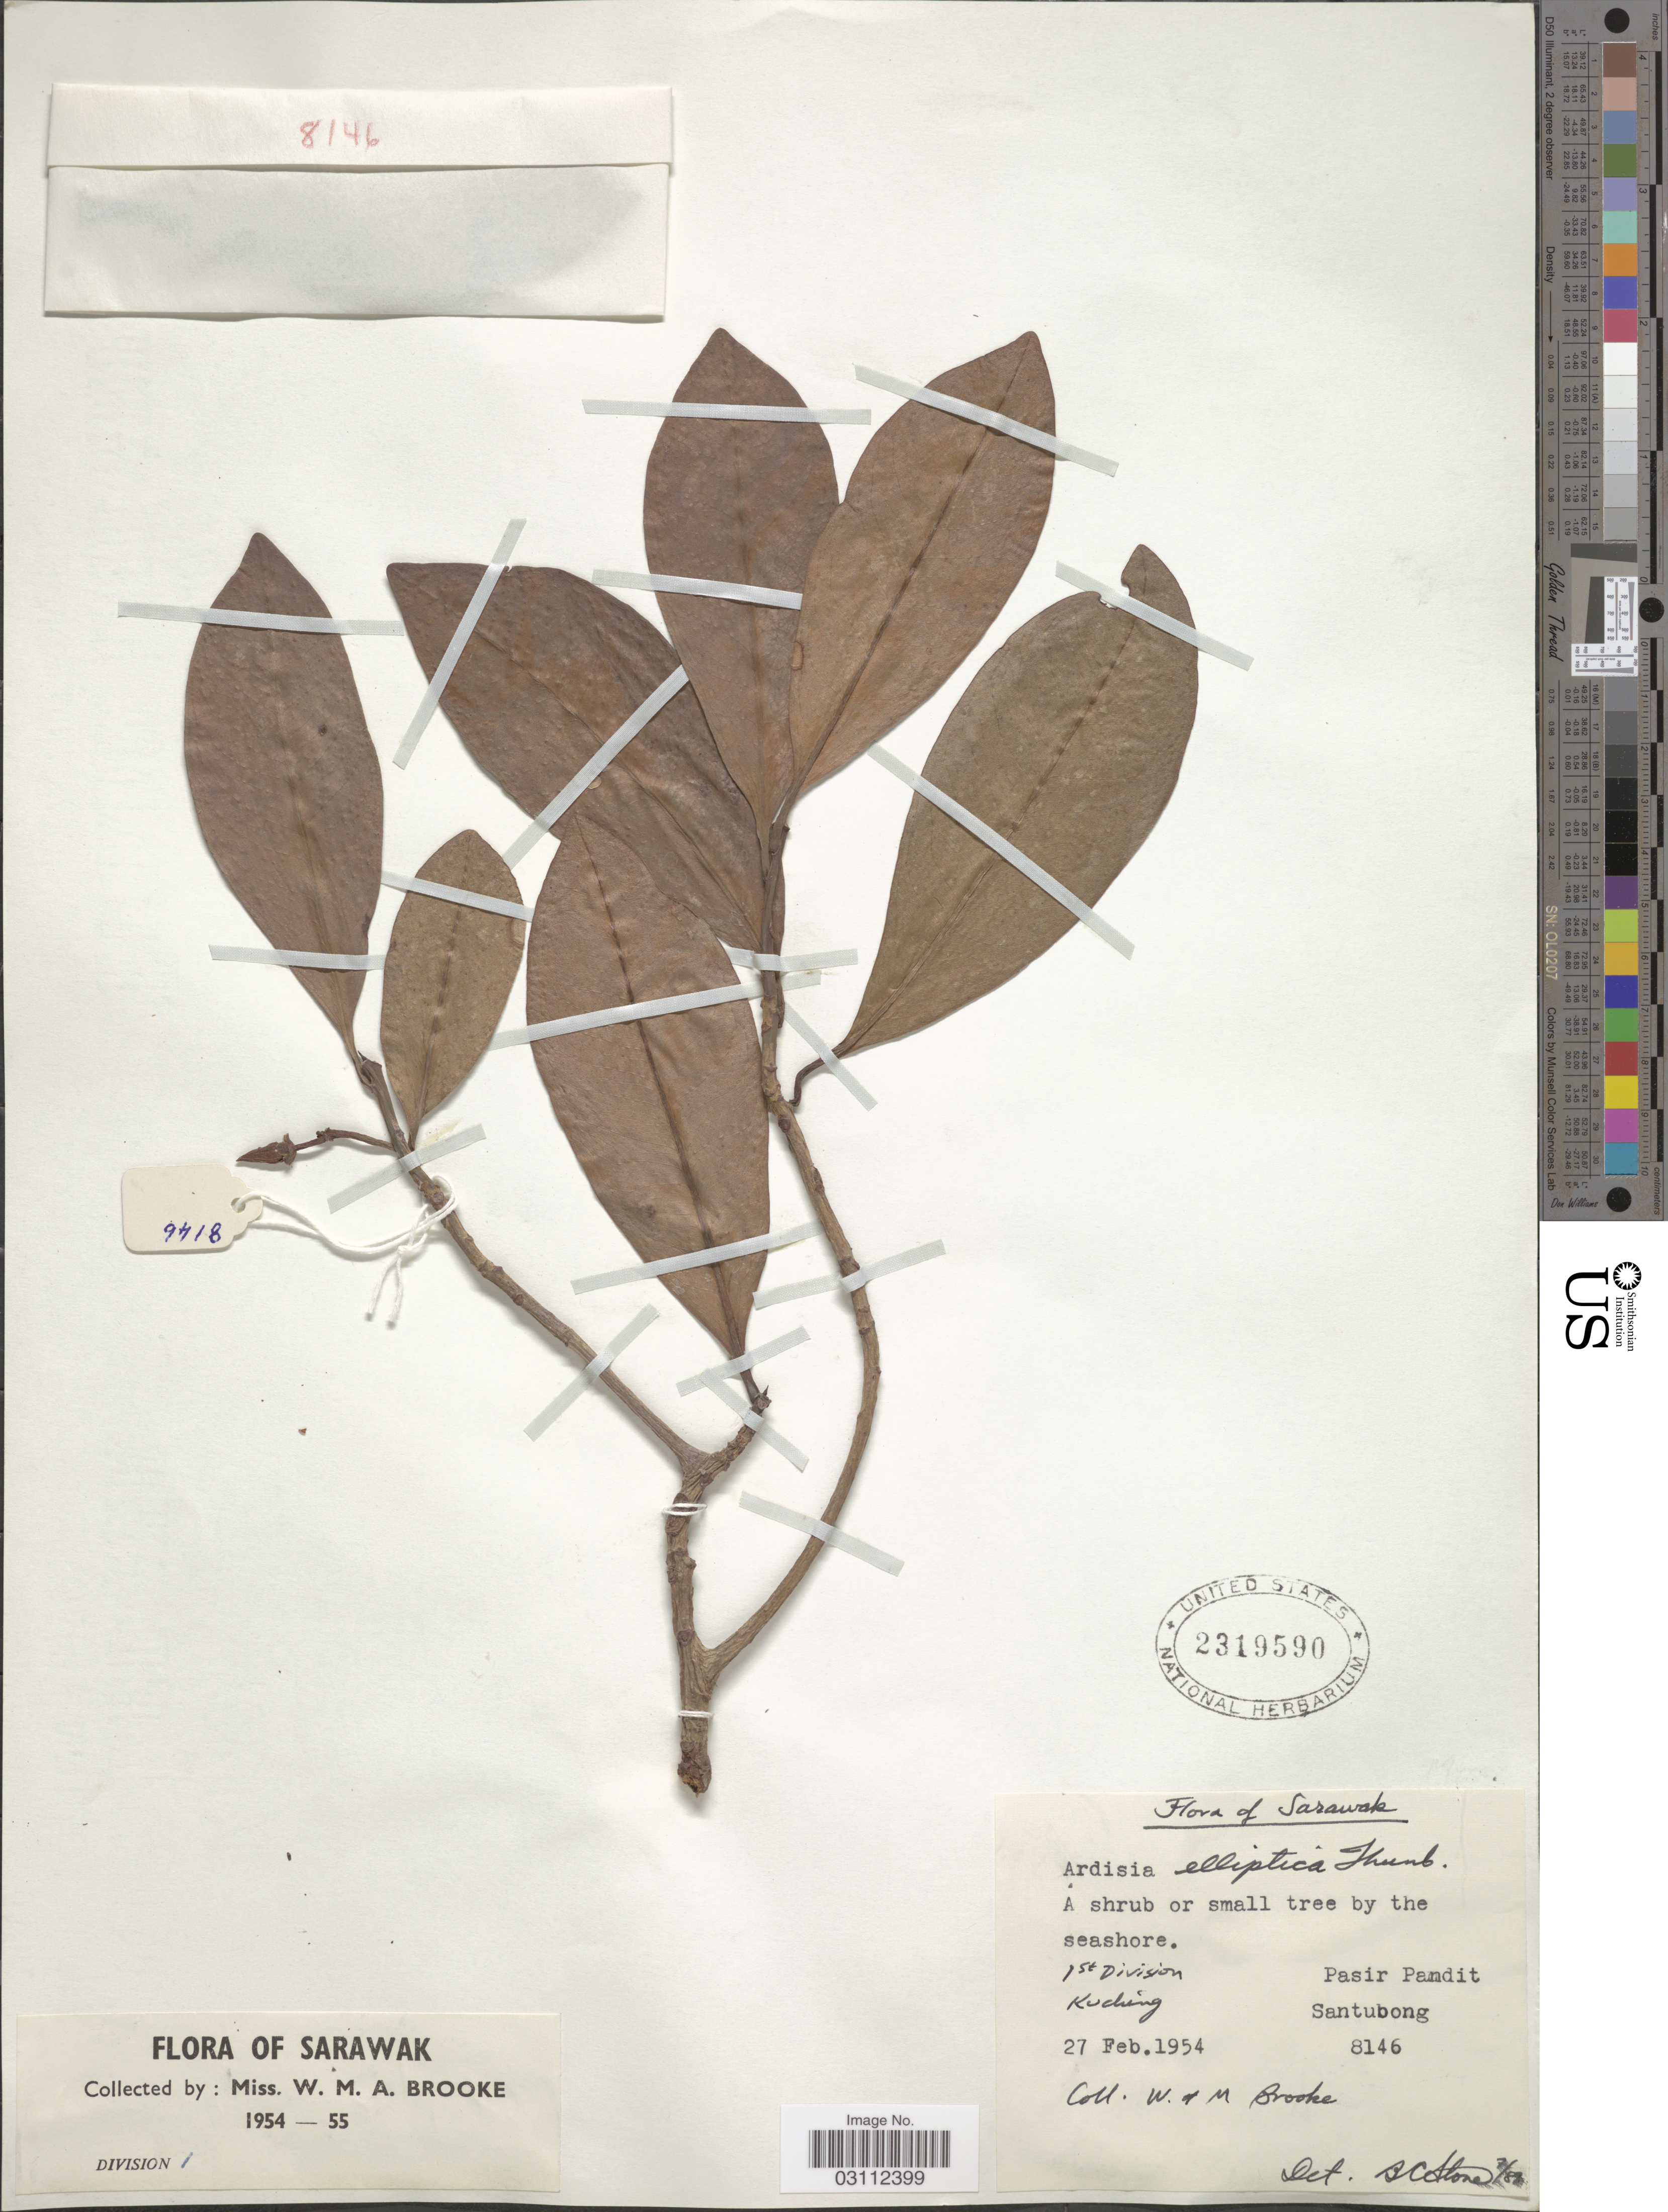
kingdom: Plantae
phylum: Tracheophyta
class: Magnoliopsida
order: Ericales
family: Primulaceae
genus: Ardisia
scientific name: Ardisia elliptica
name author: Thunb.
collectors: W. Brooke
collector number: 8146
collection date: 1954-02-27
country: Malaysia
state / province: Sarawak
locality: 1st Division Kuching. Pasir Pandit, Santubong.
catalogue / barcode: US 2319590